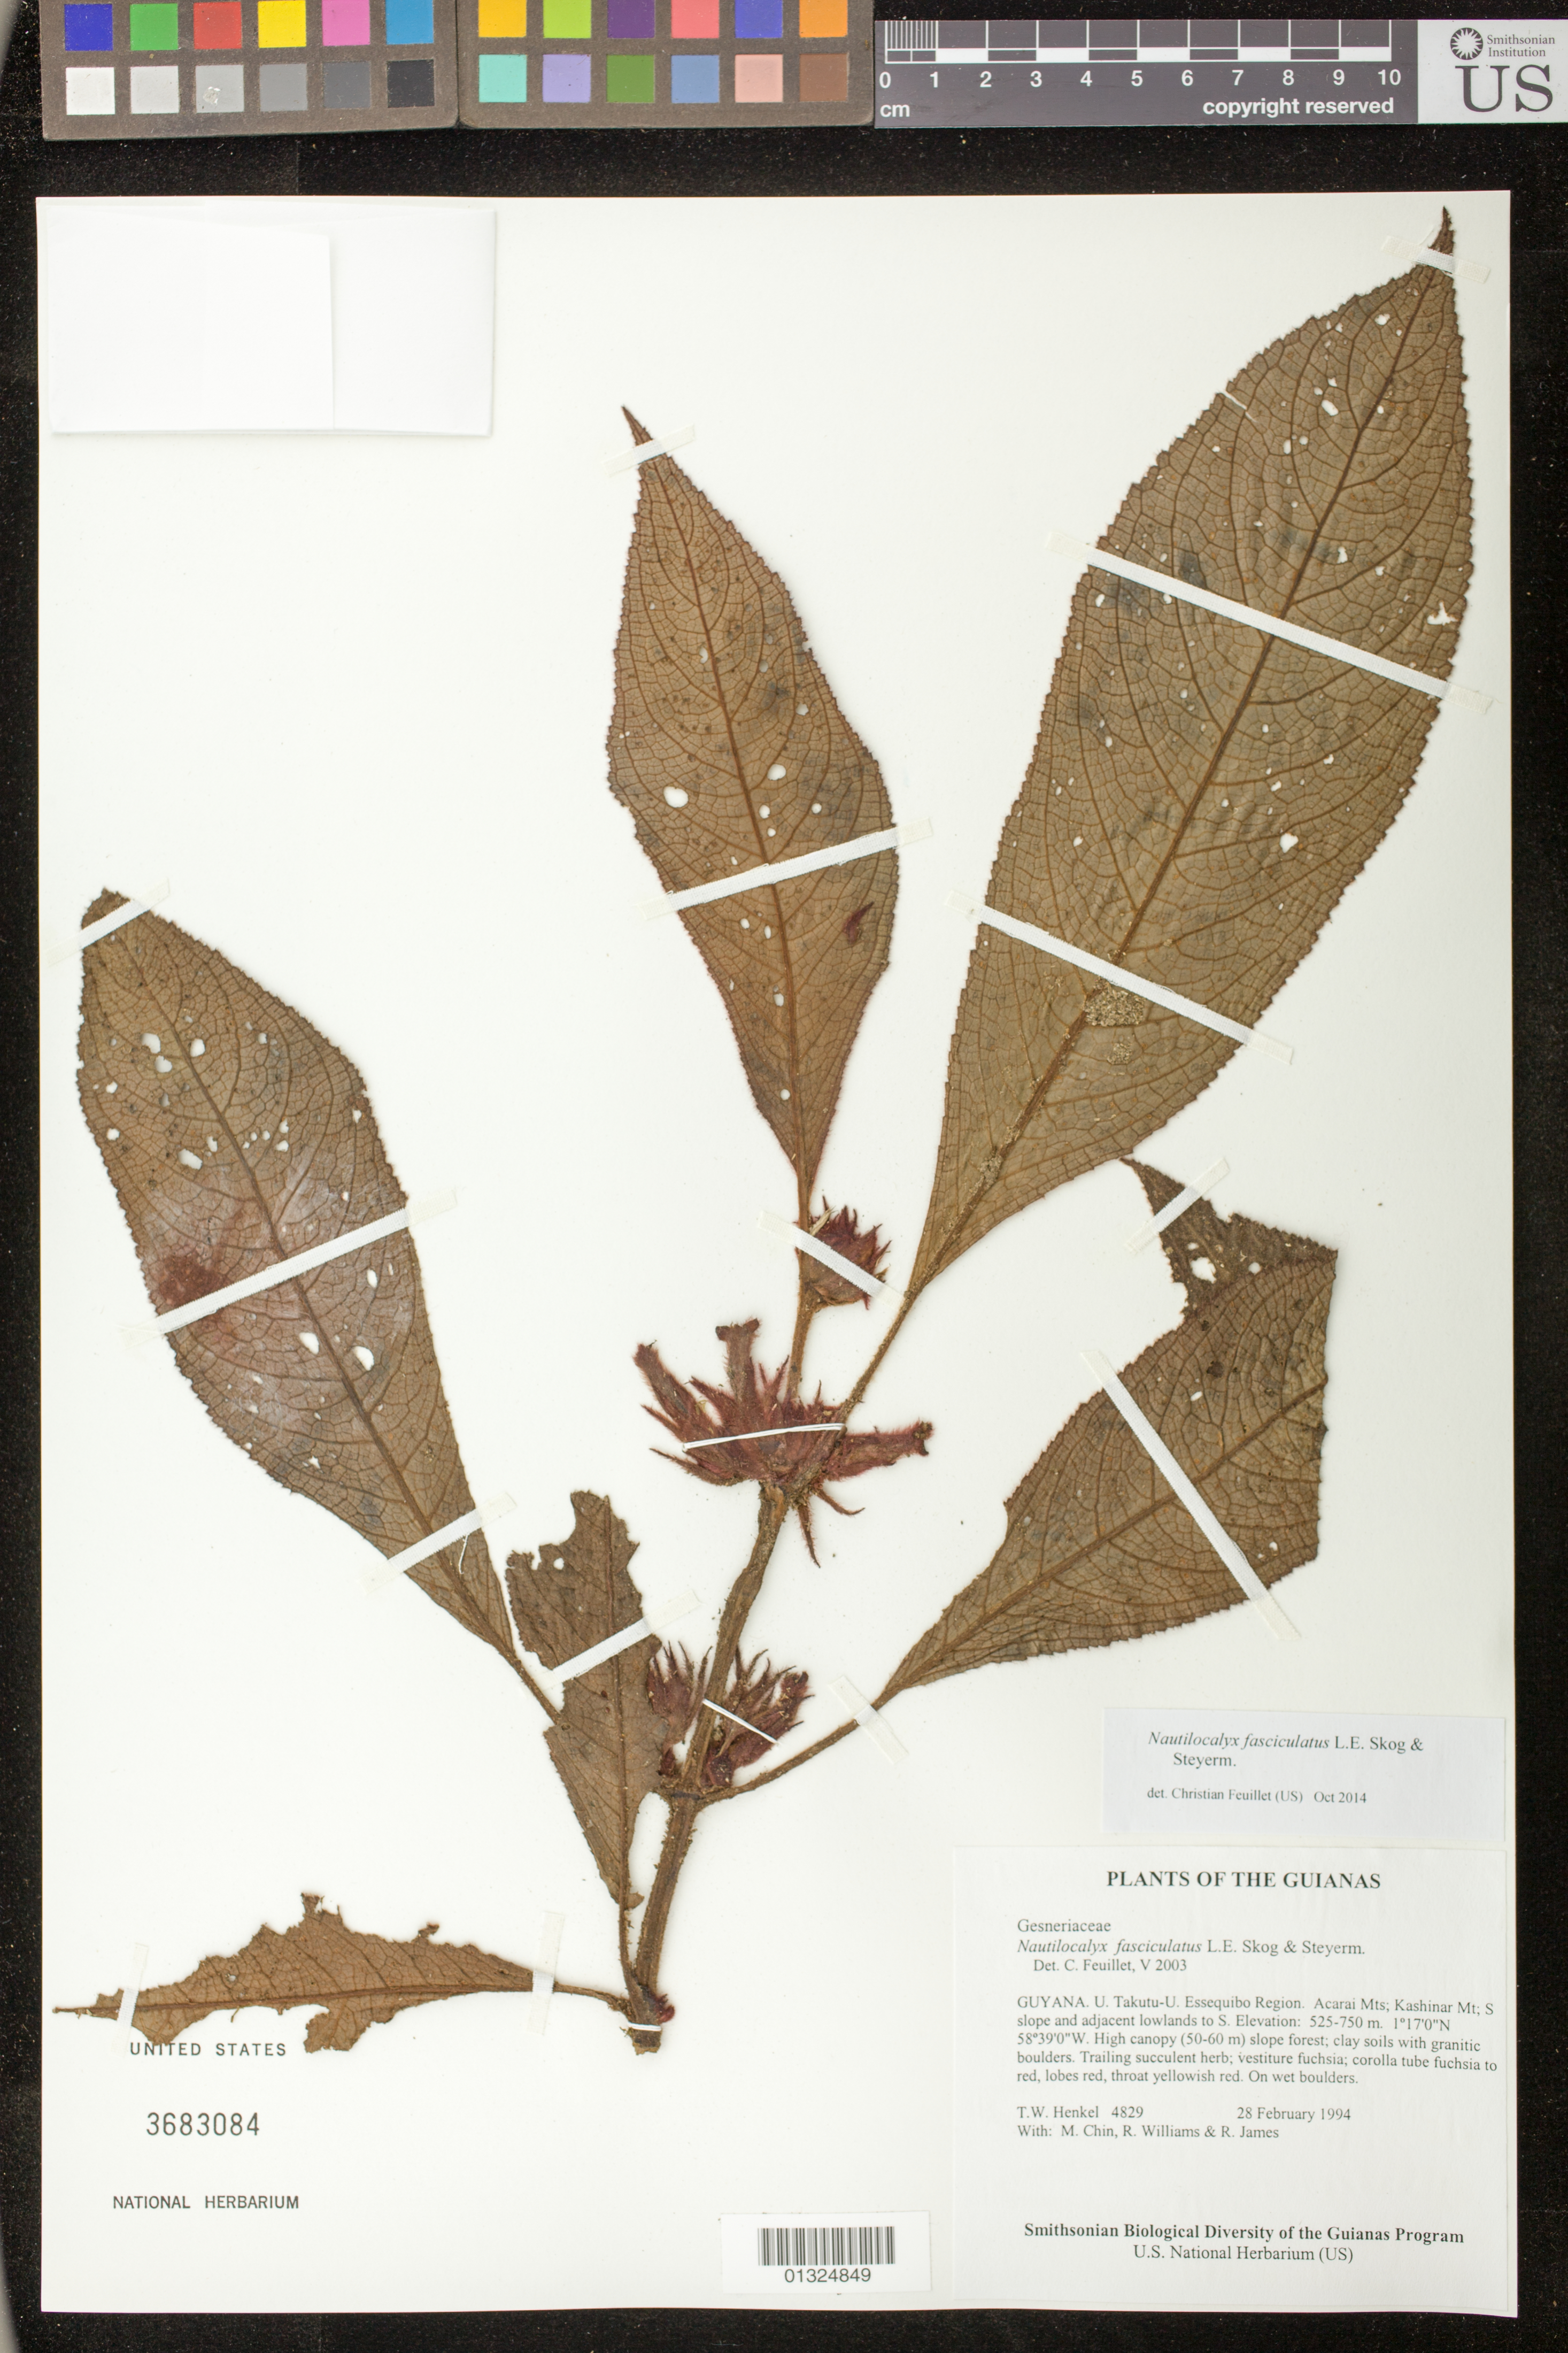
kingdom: Plantae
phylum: Tracheophyta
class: Magnoliopsida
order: Lamiales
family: Gesneriaceae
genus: Nautilocalyx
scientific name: Nautilocalyx fasciculatus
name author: L.E. Skog & Steyerm.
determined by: Feuillet, C.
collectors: T. Henkel, M. Chin, R. Williams & R. James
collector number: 4829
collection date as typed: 28 February 1994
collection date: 1994-02-28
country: Guyana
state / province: U. Takutu-U. Essequibo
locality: Acarai Mts; Kashinar Mt; S slope and adjacent lowlands to S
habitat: High canopy (50-60 m) slope forest; clay soils with granitic boulders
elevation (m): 525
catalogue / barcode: US 3683084